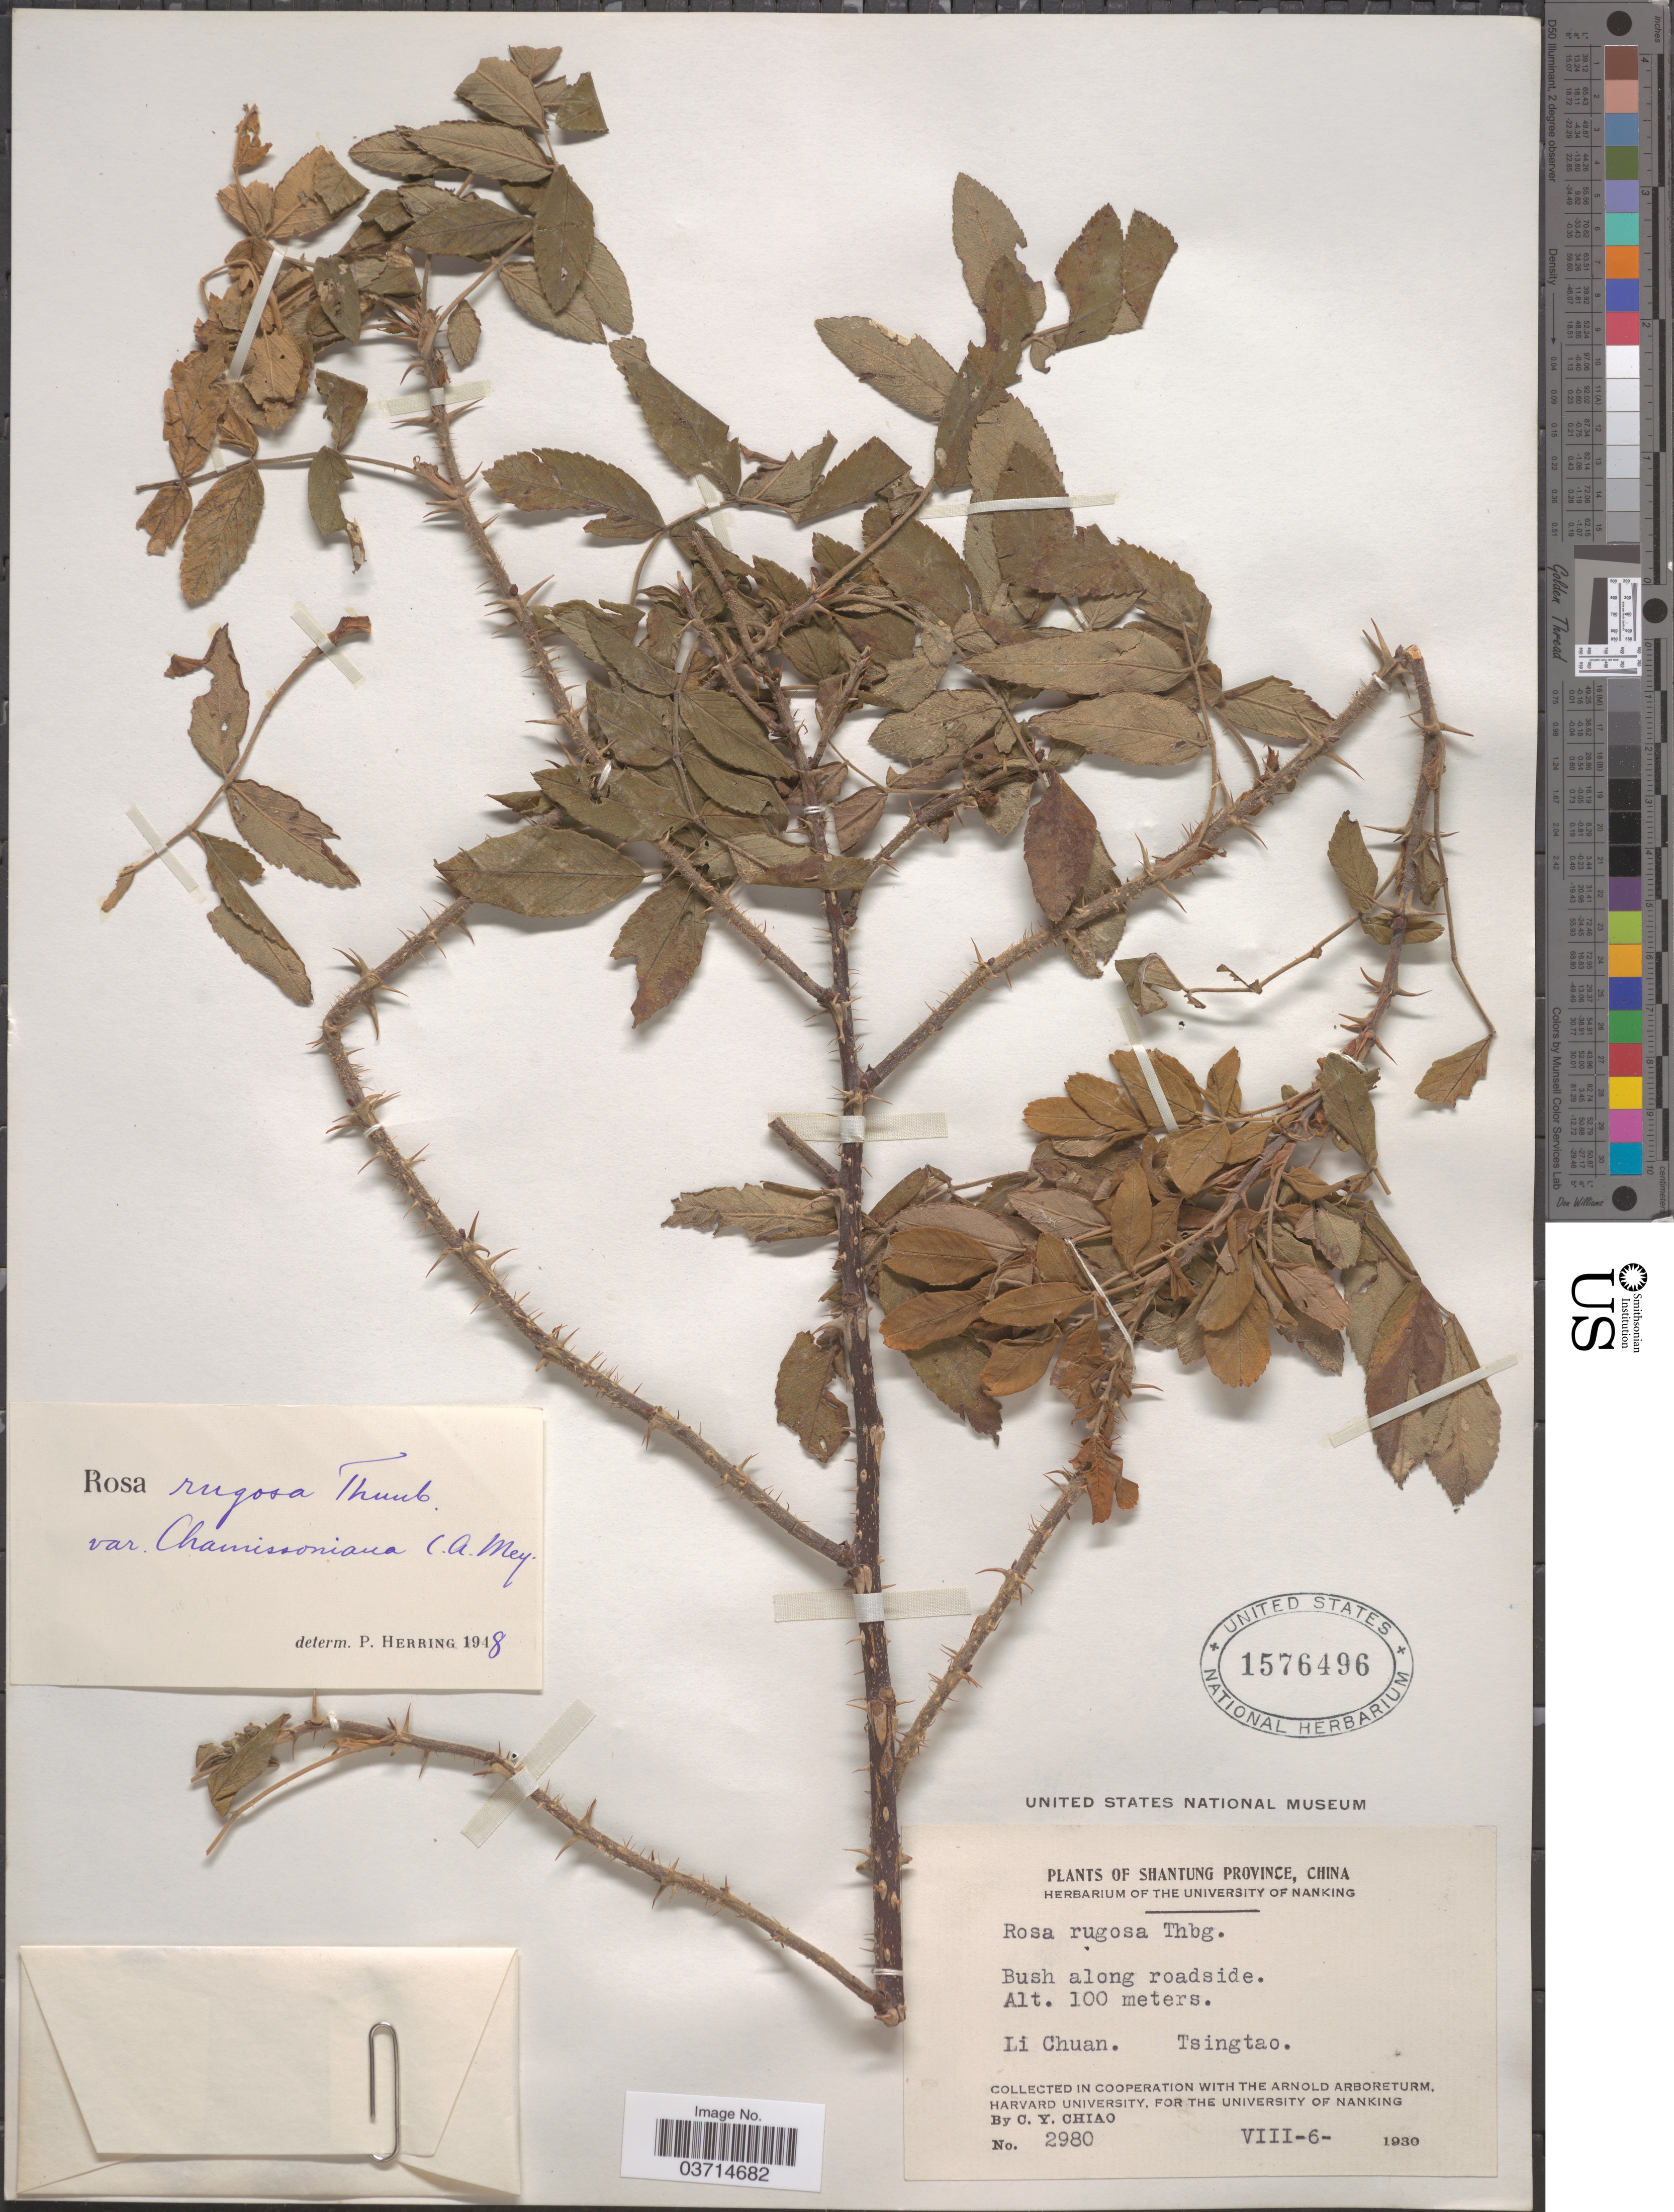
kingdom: Plantae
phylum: Tracheophyta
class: Magnoliopsida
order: Rosales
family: Rosaceae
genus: Rosa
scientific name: Rosa rugosa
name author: Thunb.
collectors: C. Y. Chiao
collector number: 2980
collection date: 1930-08-06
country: China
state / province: Shandong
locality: Shantung Province. Li Chuan. Tsingtao.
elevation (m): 100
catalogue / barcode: US 1576496